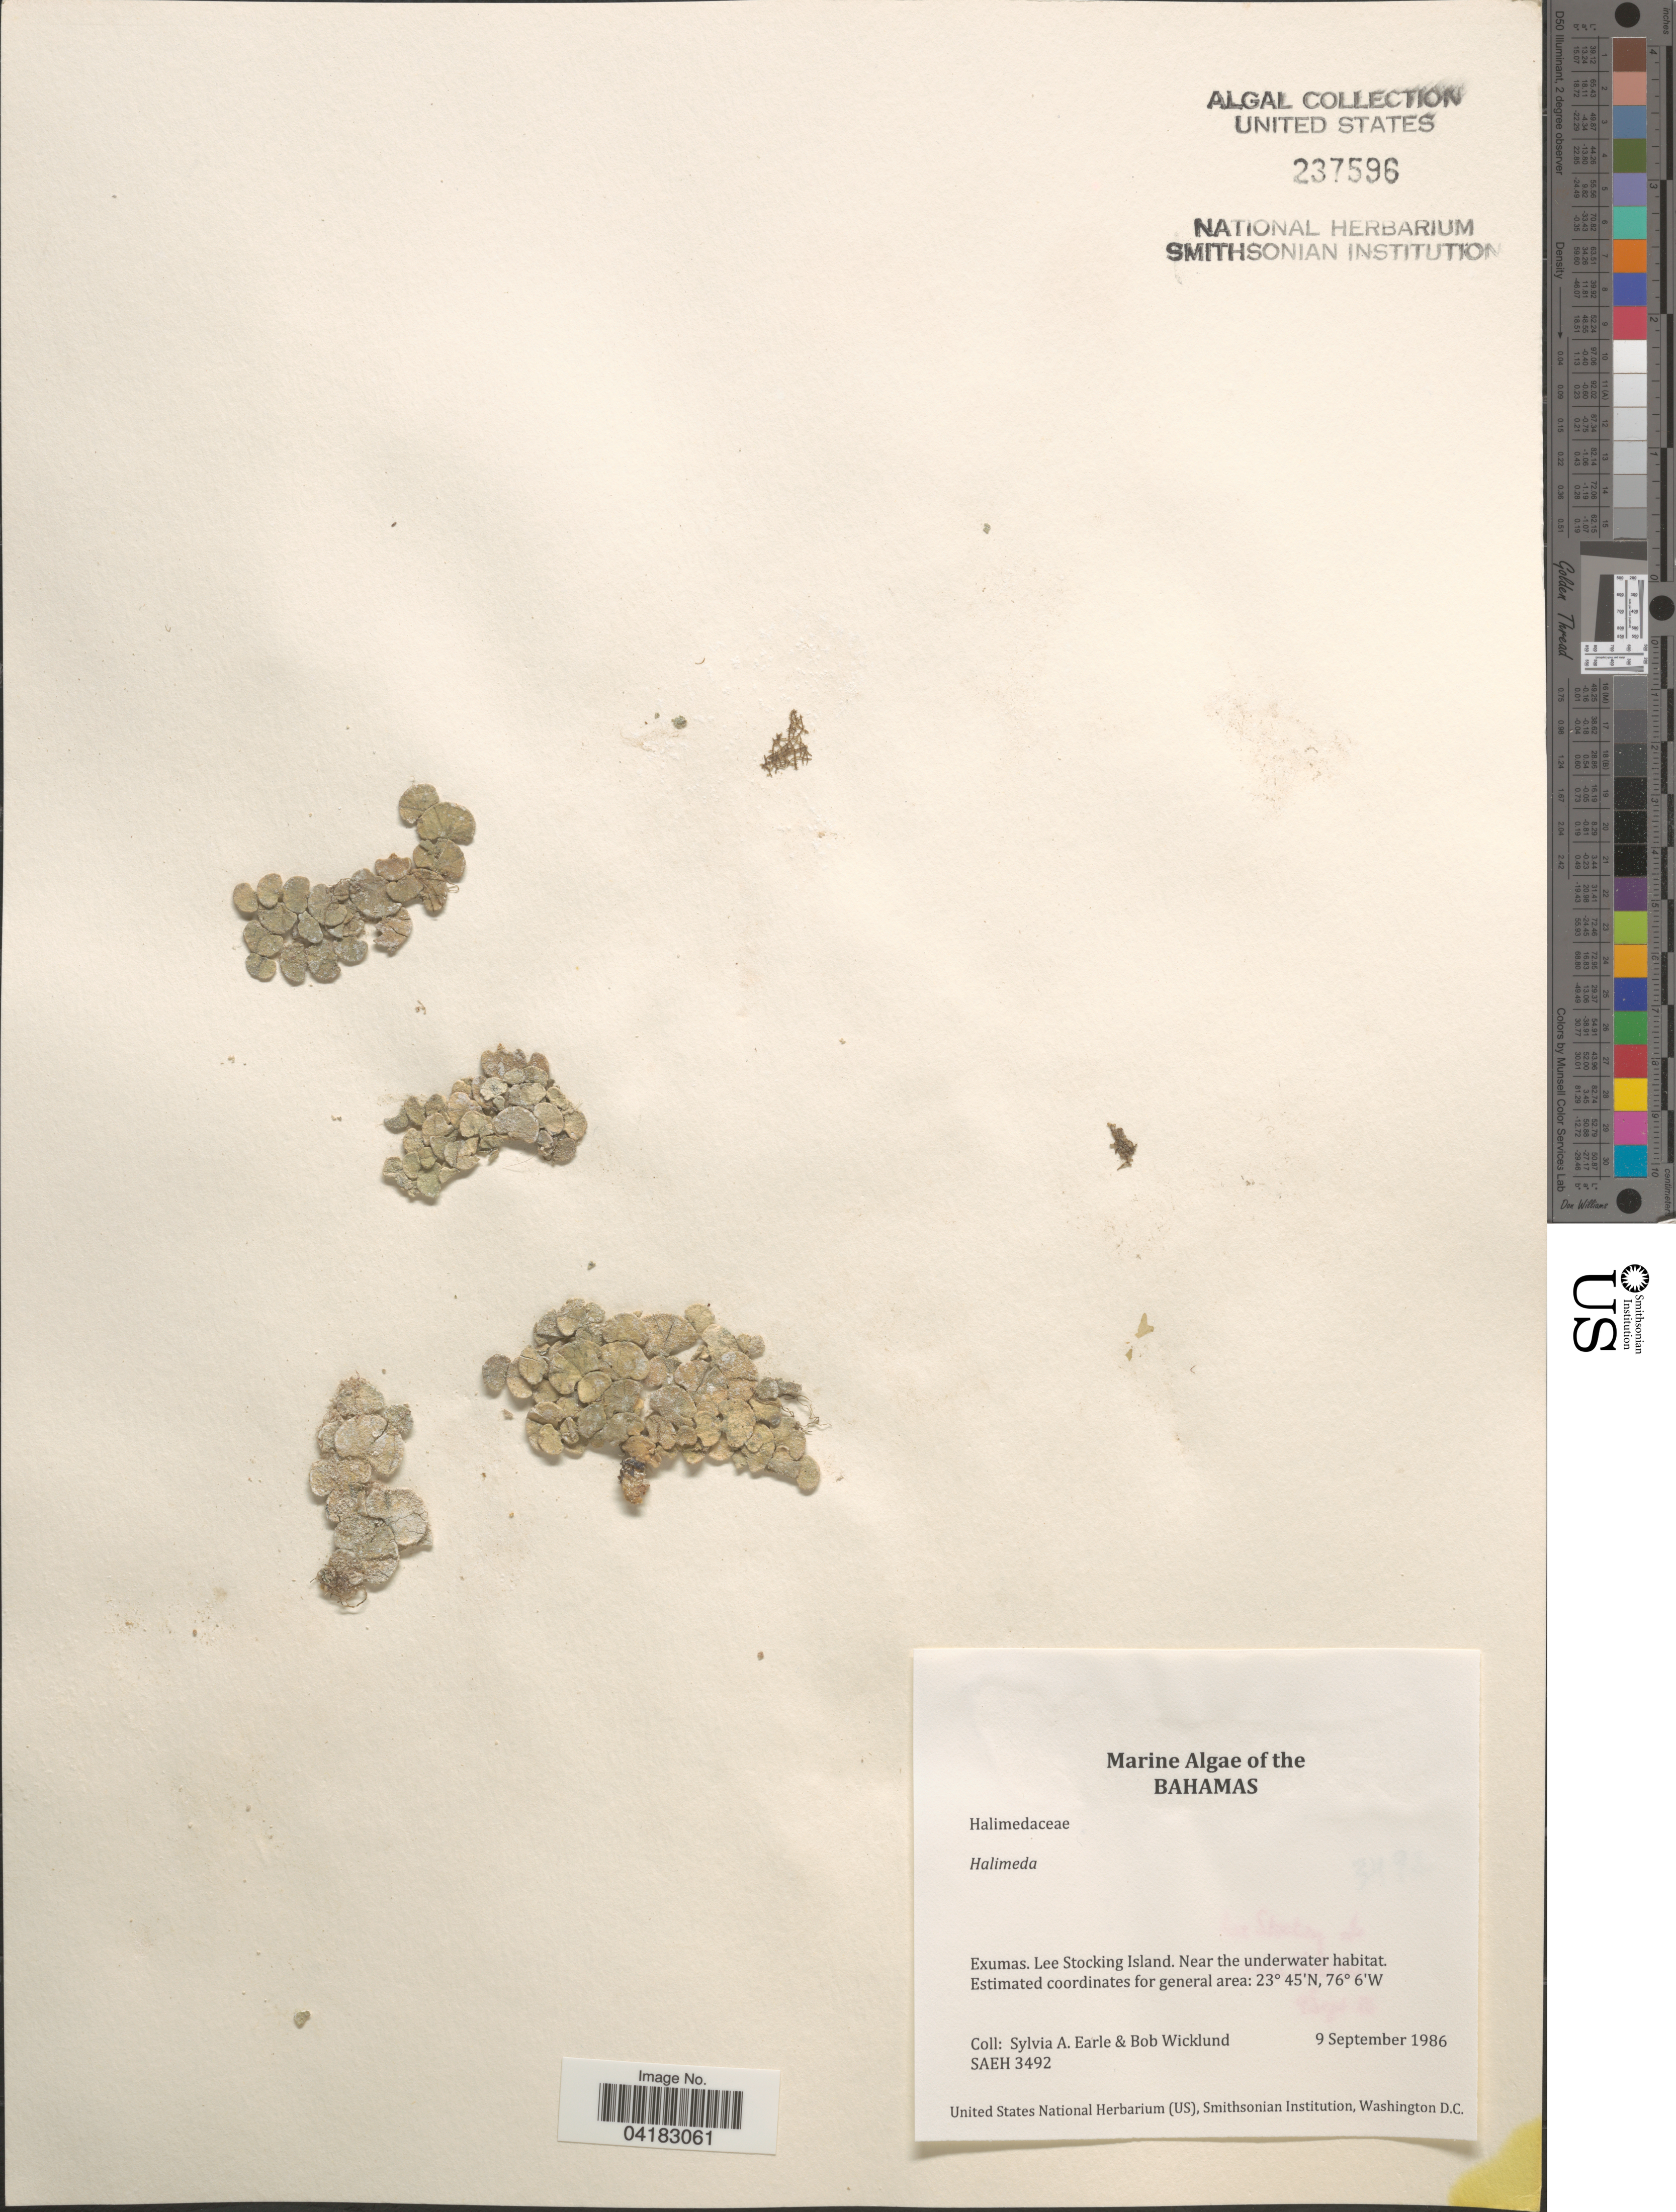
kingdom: Plantae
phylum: Chlorophyta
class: Ulvophyceae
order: Bryopsidales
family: Halimedaceae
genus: Halimeda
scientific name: Halimeda sp.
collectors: S. A. Earle & B. Wicklund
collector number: SAEH3492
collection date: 1986-09-09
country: Bahamas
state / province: Exuma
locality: Exumas. Lee Stocking Island. Near the underwater habitat.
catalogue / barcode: US 237596